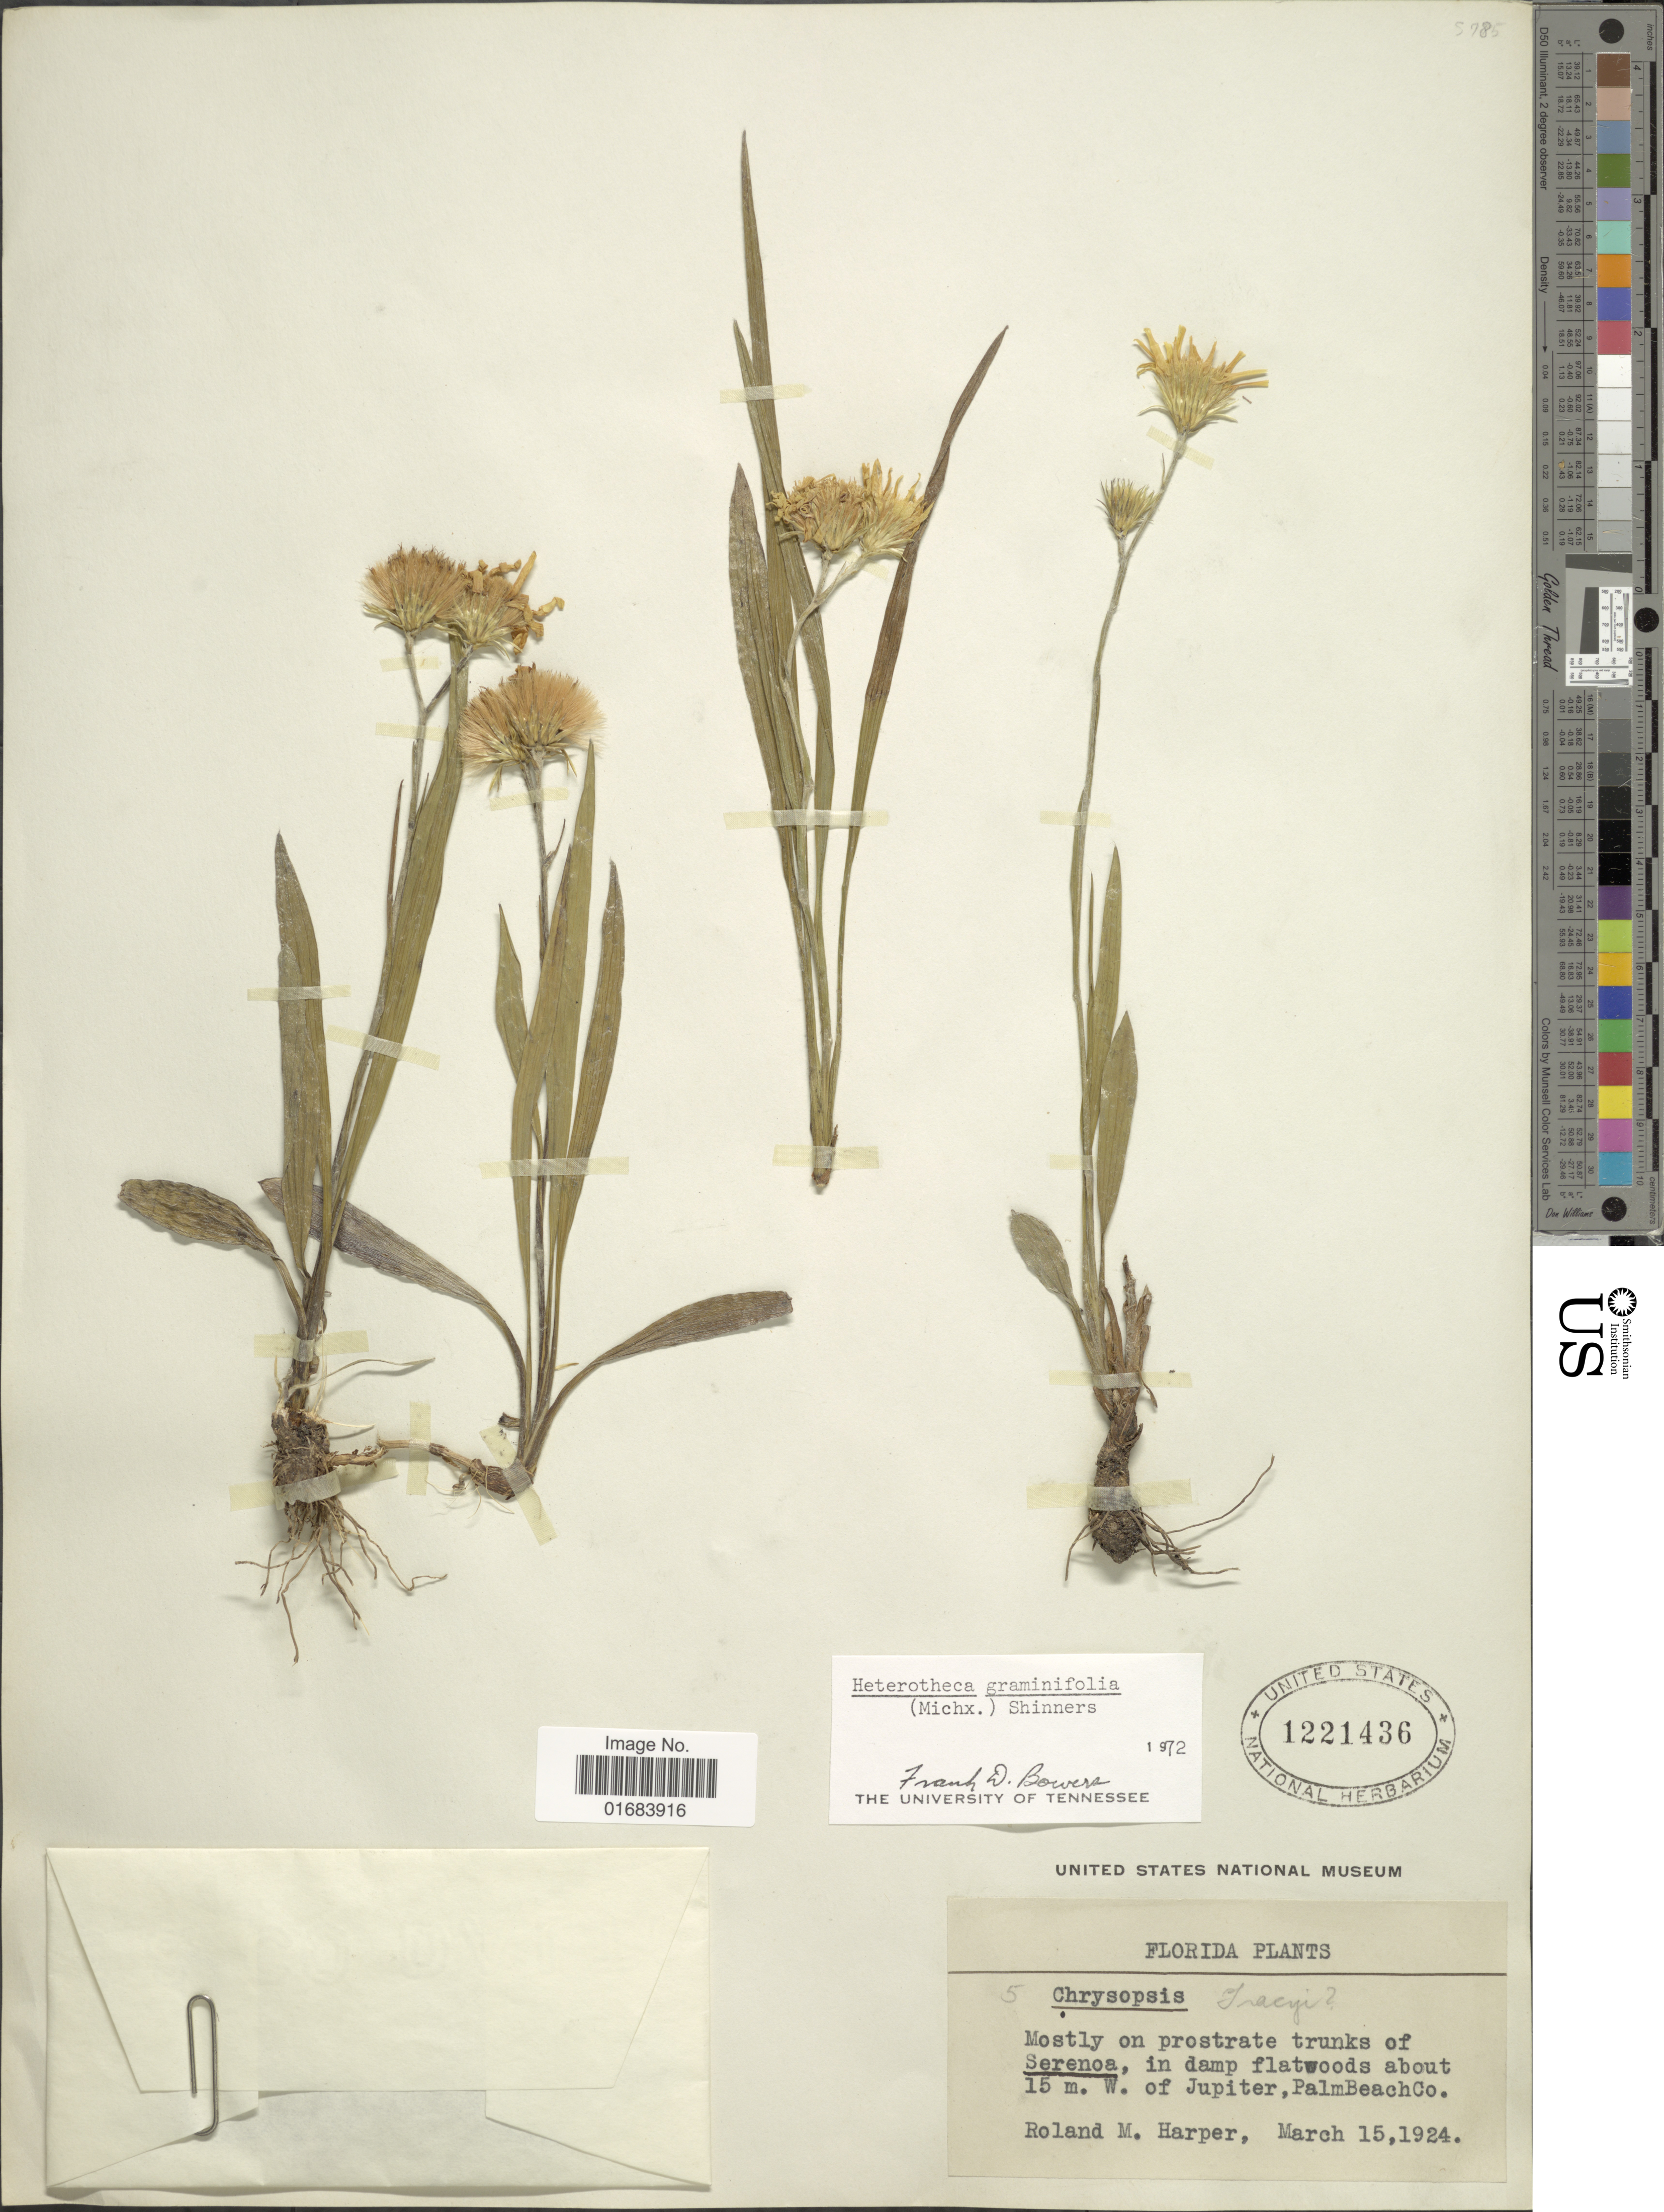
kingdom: Plantae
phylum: Tracheophyta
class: Magnoliopsida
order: Asterales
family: Asteraceae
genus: Pityopsis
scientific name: Pityopsis graminifolia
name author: (Michx.) Nutt.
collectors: R. M. Harper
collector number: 5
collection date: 1924-03-15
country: United States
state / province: Florida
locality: About 15 m. W. of Jupiter, PalmBeach Co.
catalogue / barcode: US 1221436